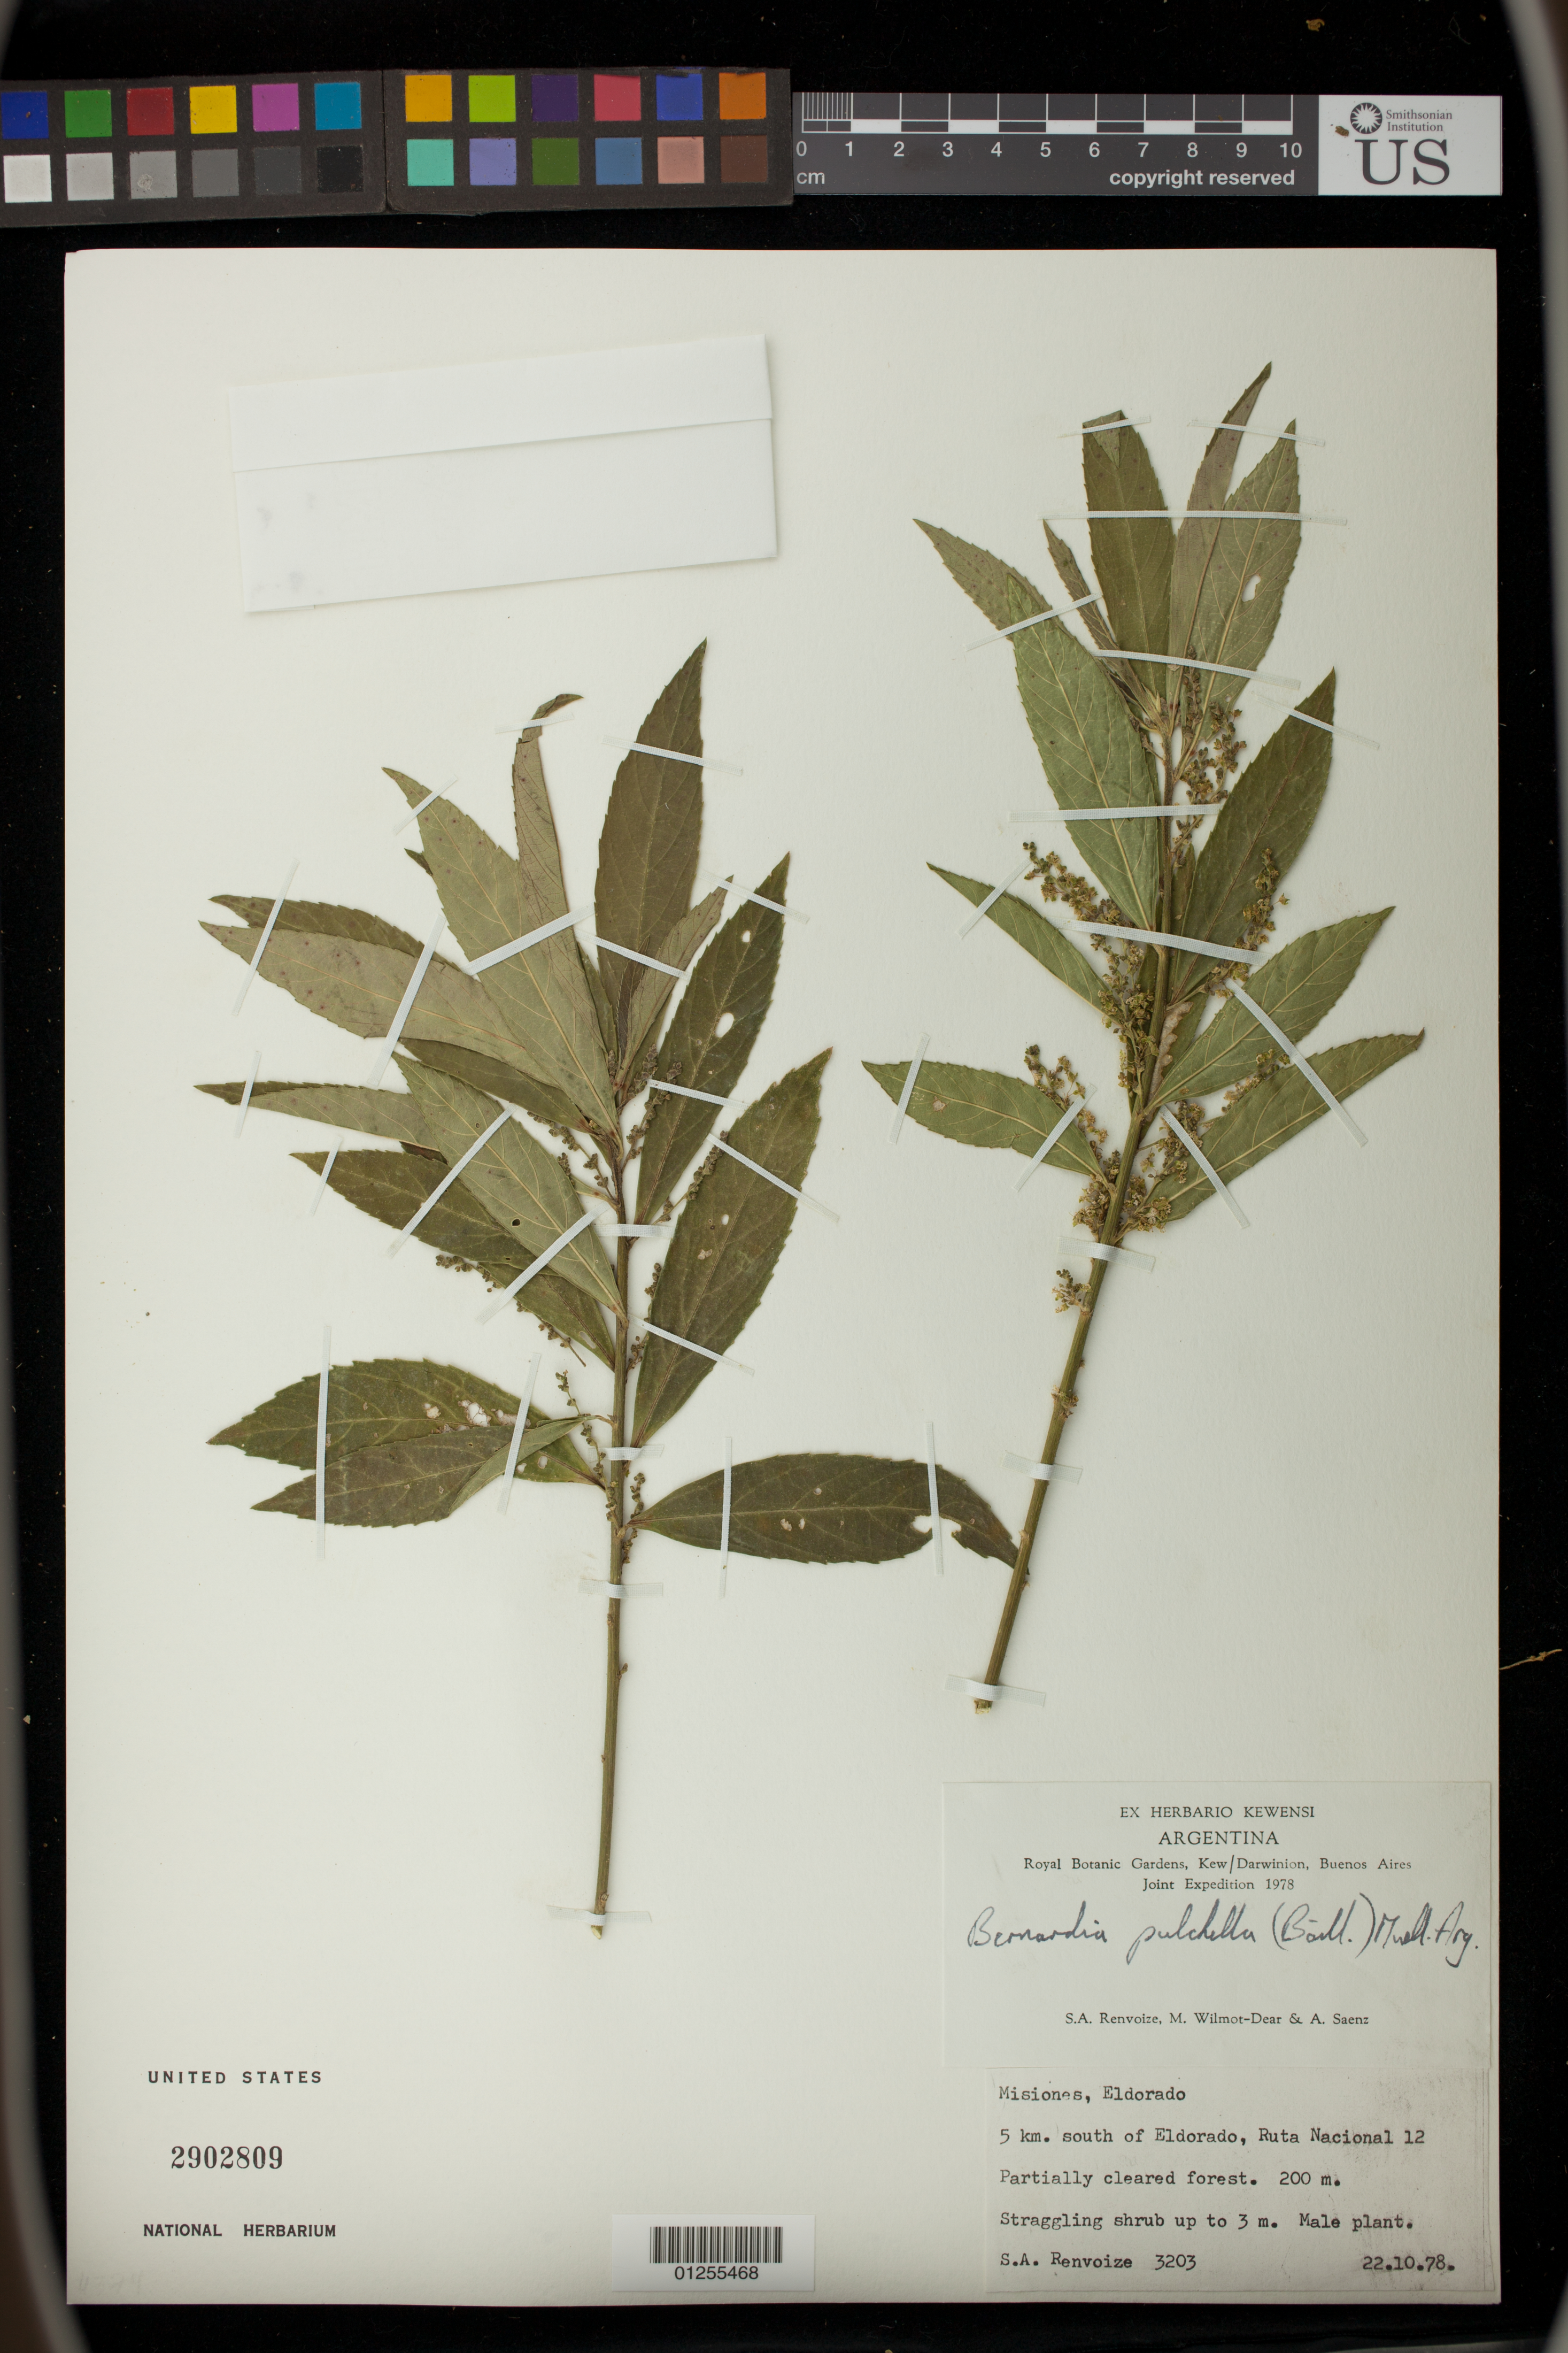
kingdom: Plantae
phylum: Tracheophyta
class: Magnoliopsida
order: Malpighiales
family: Euphorbiaceae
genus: Bernardia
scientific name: Bernardia pulchella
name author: (Baill.) Müll. Arg.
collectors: S. A. Renvoize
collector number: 3203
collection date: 1978-10-22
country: Argentina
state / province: Misiones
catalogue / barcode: US 2902809